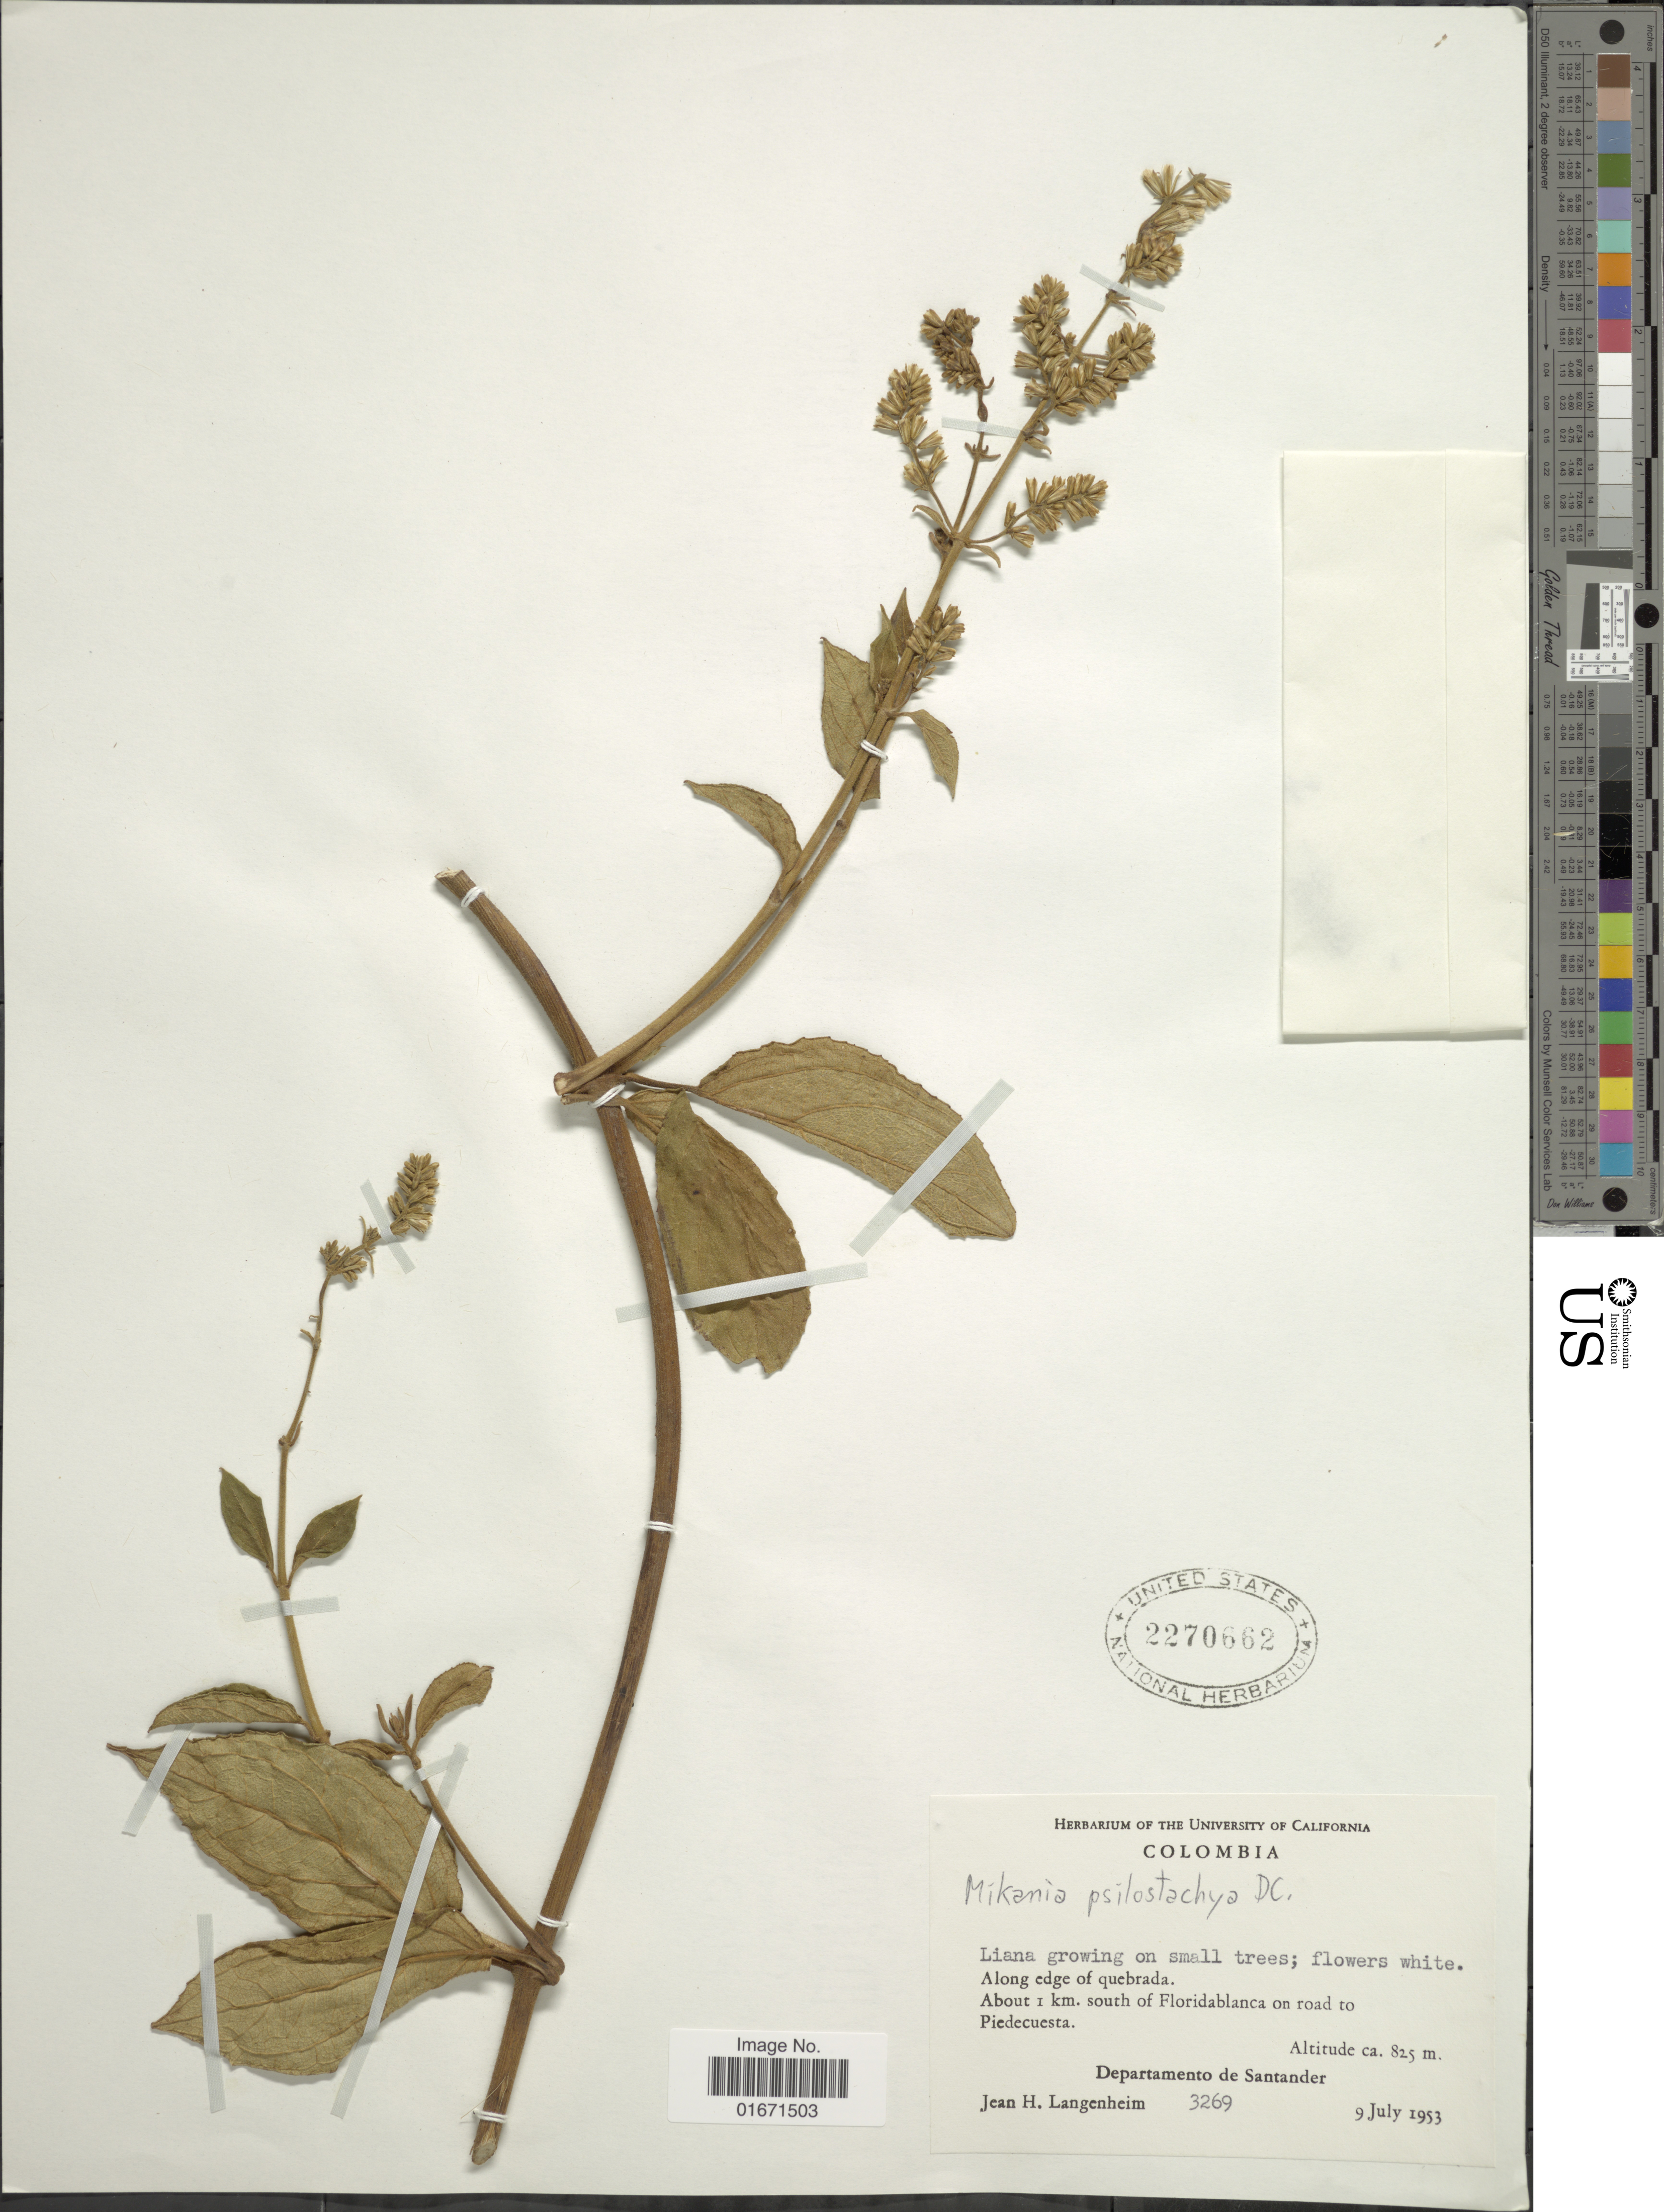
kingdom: Plantae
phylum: Tracheophyta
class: Magnoliopsida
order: Asterales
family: Asteraceae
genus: Mikania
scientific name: Mikania psilostachya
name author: DC.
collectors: J. H. Langenheim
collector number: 3269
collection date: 1953-07-09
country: Colombia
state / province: Santander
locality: Along edge of quebrada. About 1 km. south of Floridablanca on road to Piedecuesta. Departamento de Santander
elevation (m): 825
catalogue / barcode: US 2270662